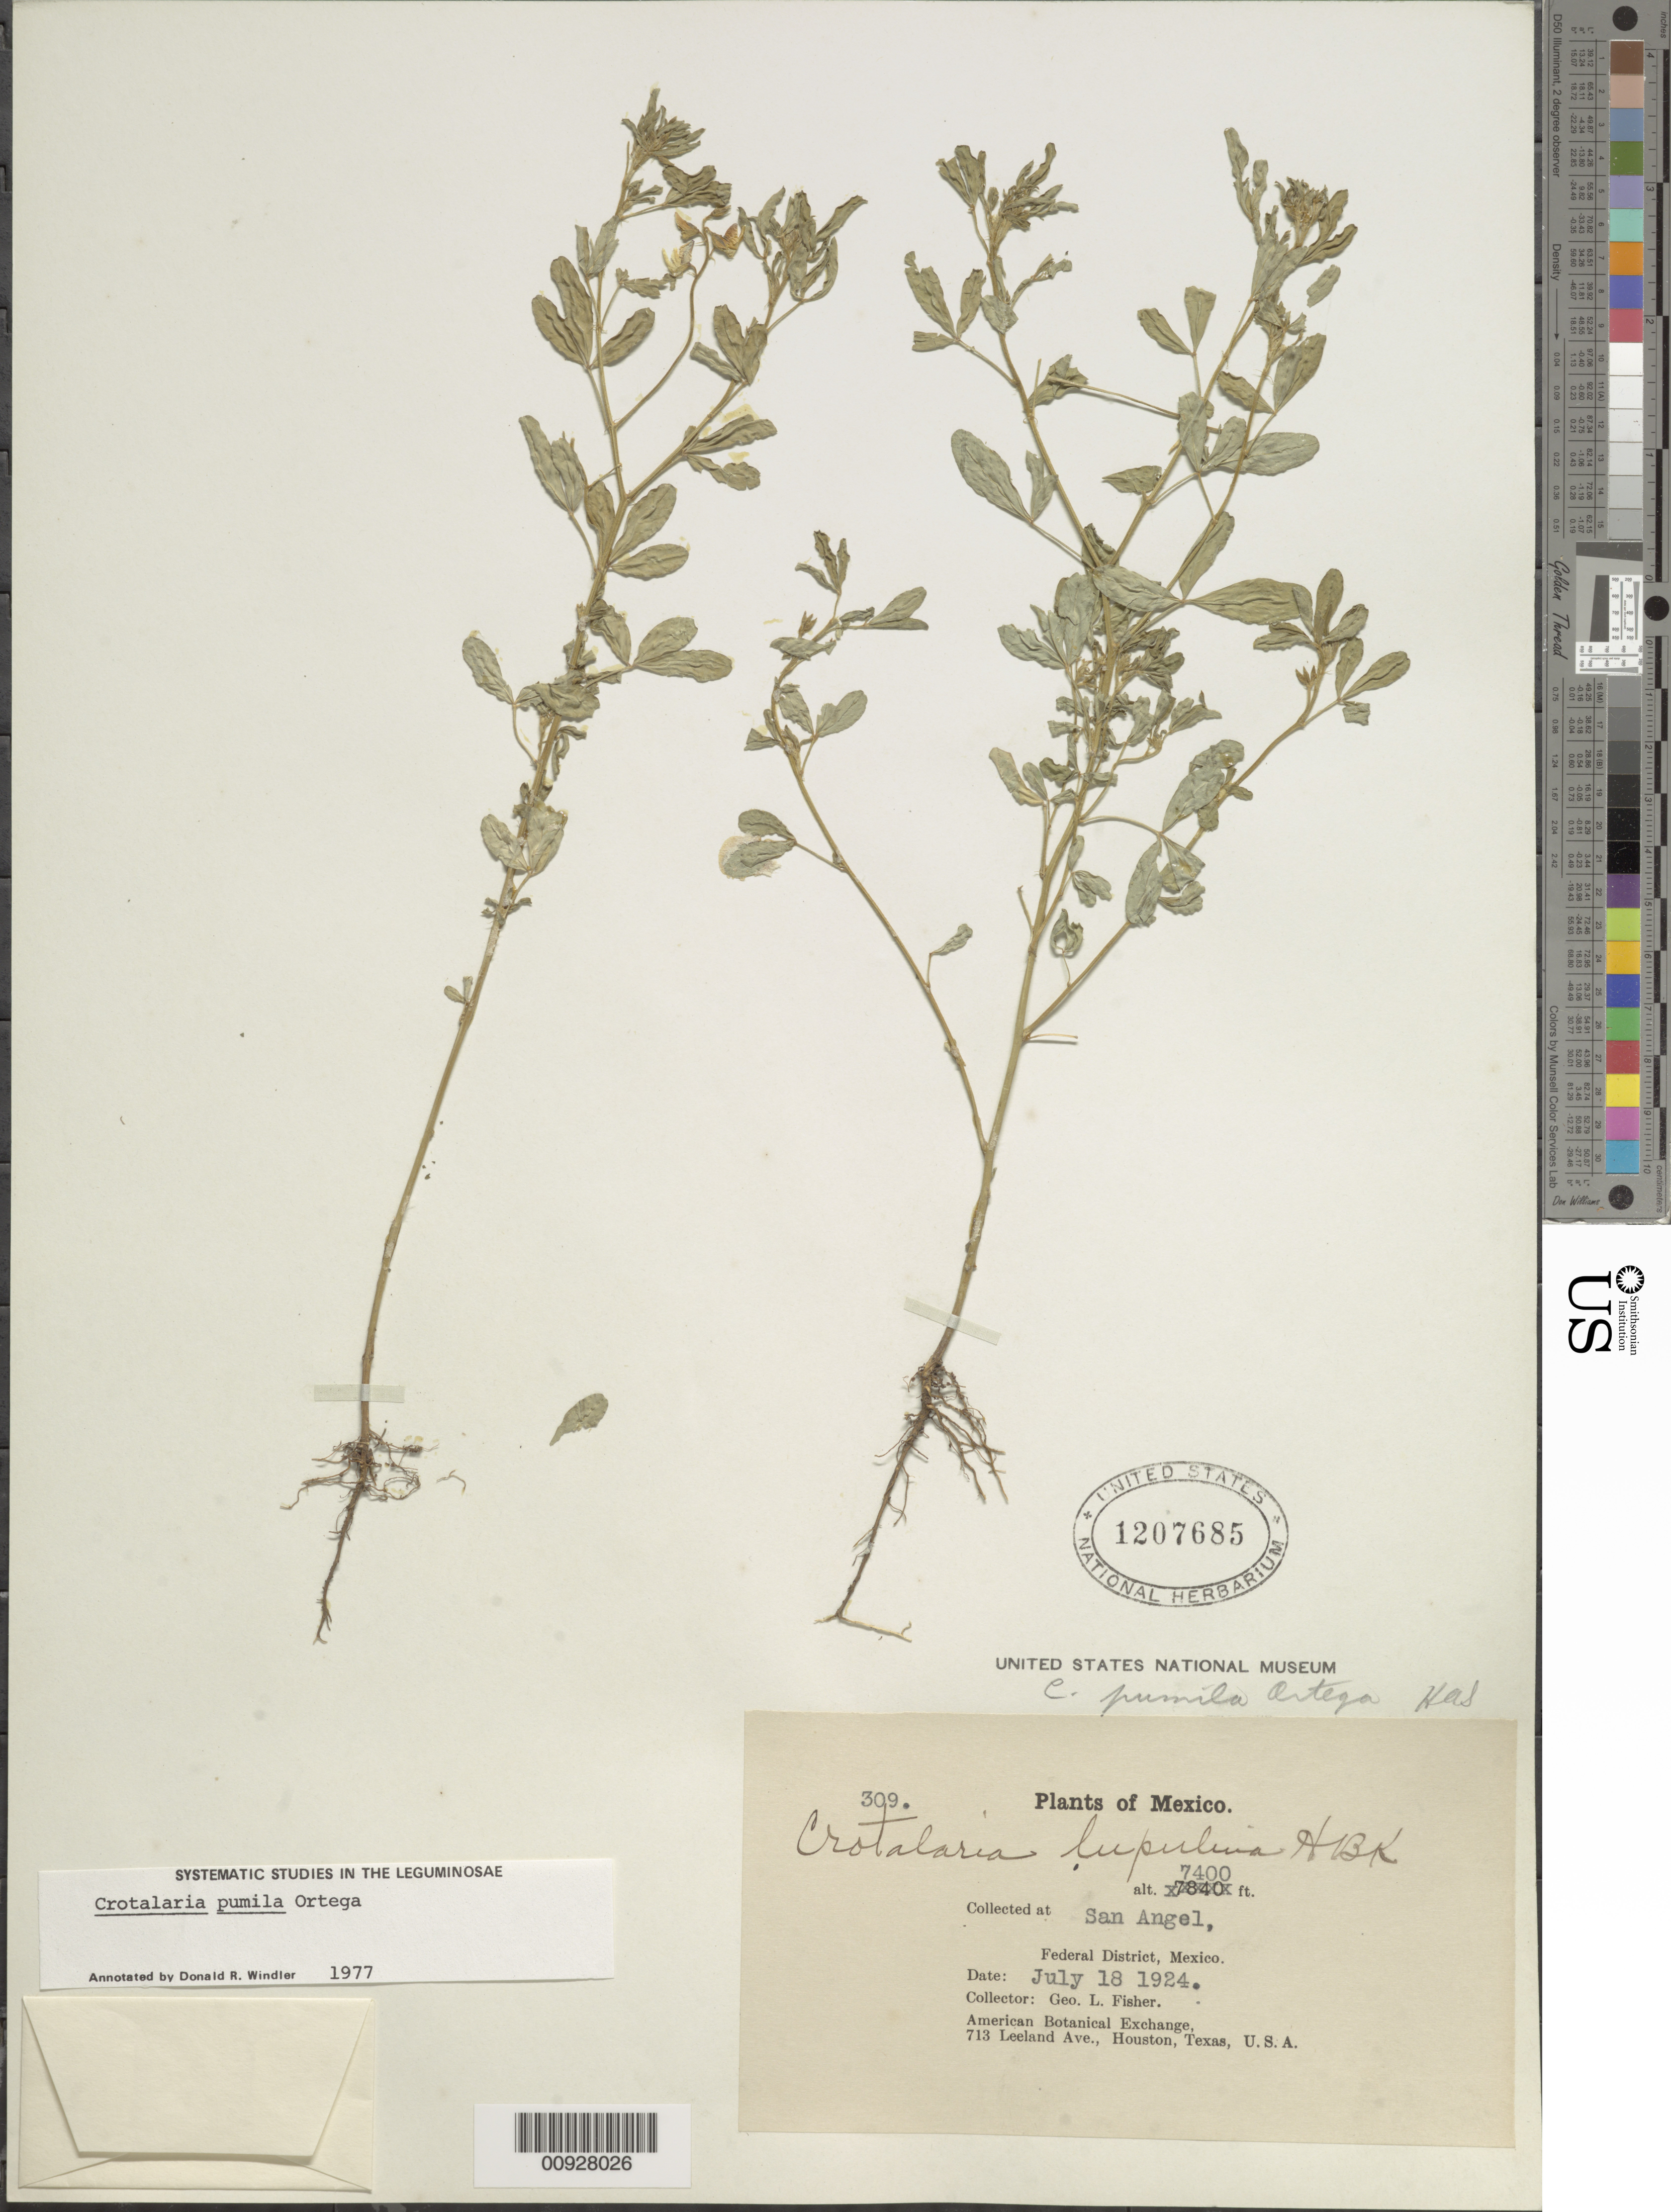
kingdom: Plantae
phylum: Tracheophyta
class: Magnoliopsida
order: Fabales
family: Fabaceae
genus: Crotalaria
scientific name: Crotalaria pumila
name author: Ortega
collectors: G. L. Fisher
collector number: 309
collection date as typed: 18 Jul 1924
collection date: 1924-07-18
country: Mexico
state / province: Distrito Federal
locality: San Angel, Federal District.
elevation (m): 2256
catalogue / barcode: US 1207685